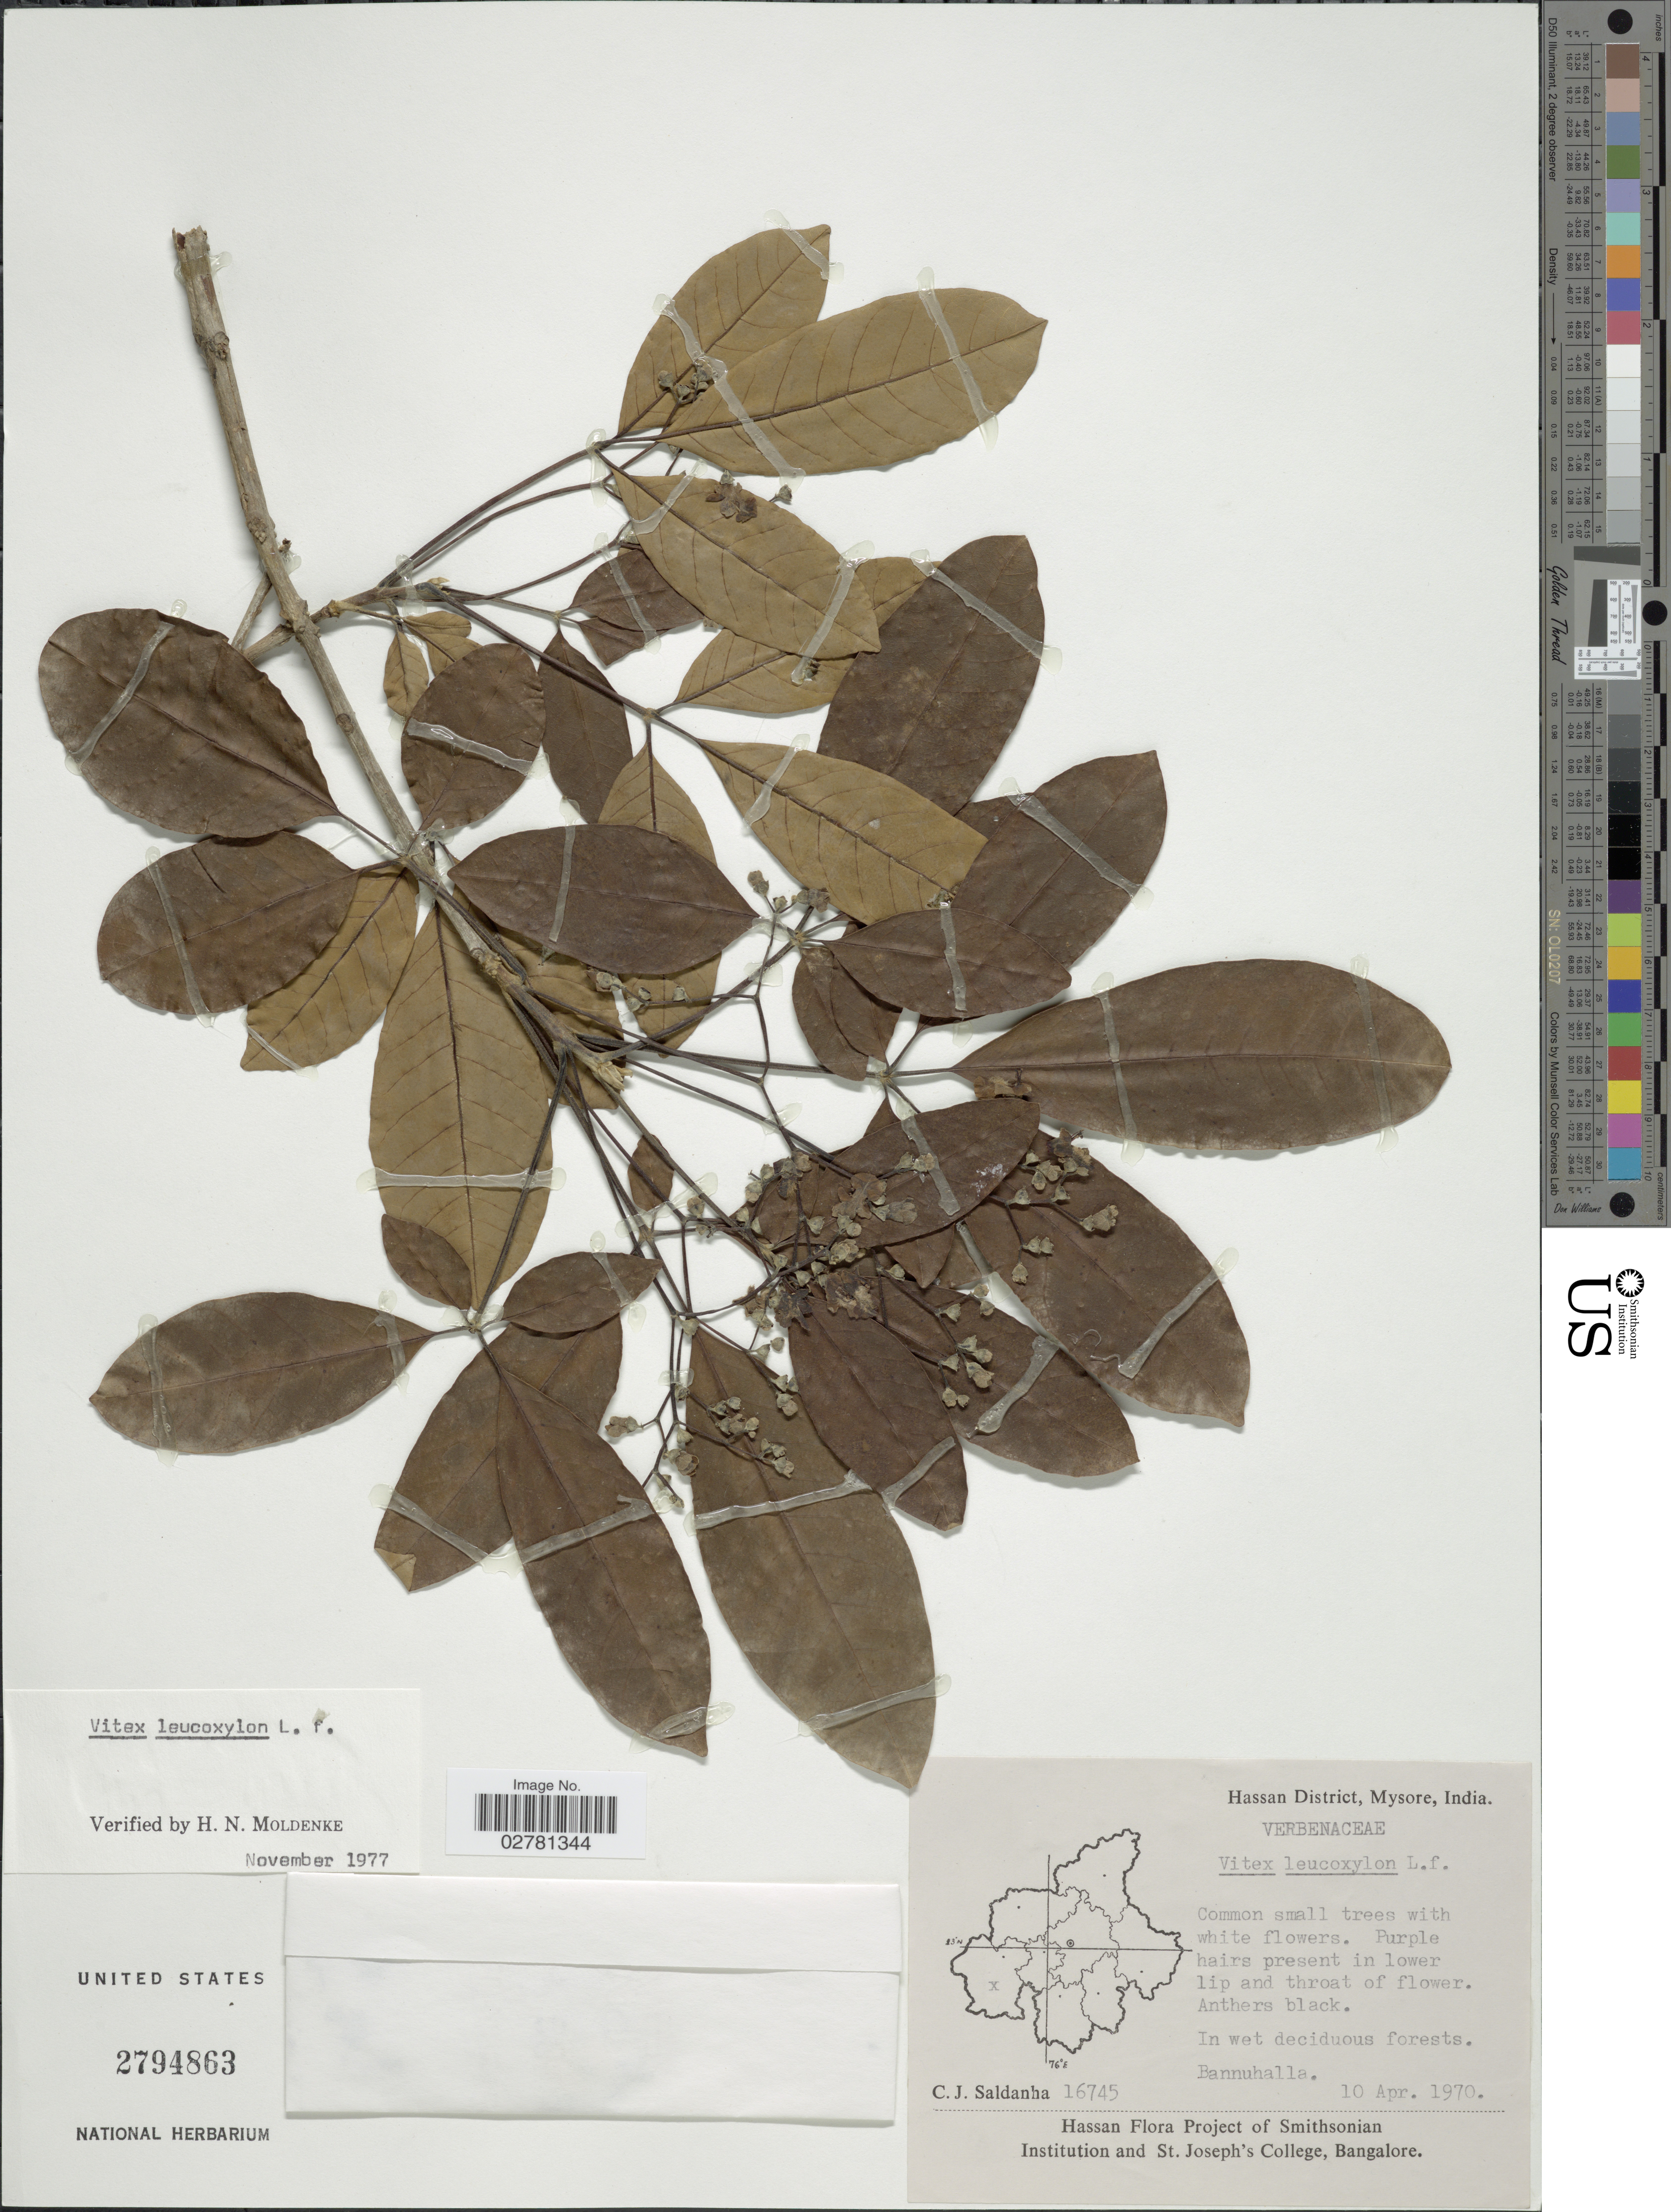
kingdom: Plantae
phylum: Tracheophyta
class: Magnoliopsida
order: Lamiales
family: Lamiaceae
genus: Vitex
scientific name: Vitex leucoxylon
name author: L. f.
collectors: C. J. Saldanha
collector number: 16745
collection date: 1970-04-10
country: India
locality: Hassan District, Mysore. Bannuhalla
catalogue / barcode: US 2794863